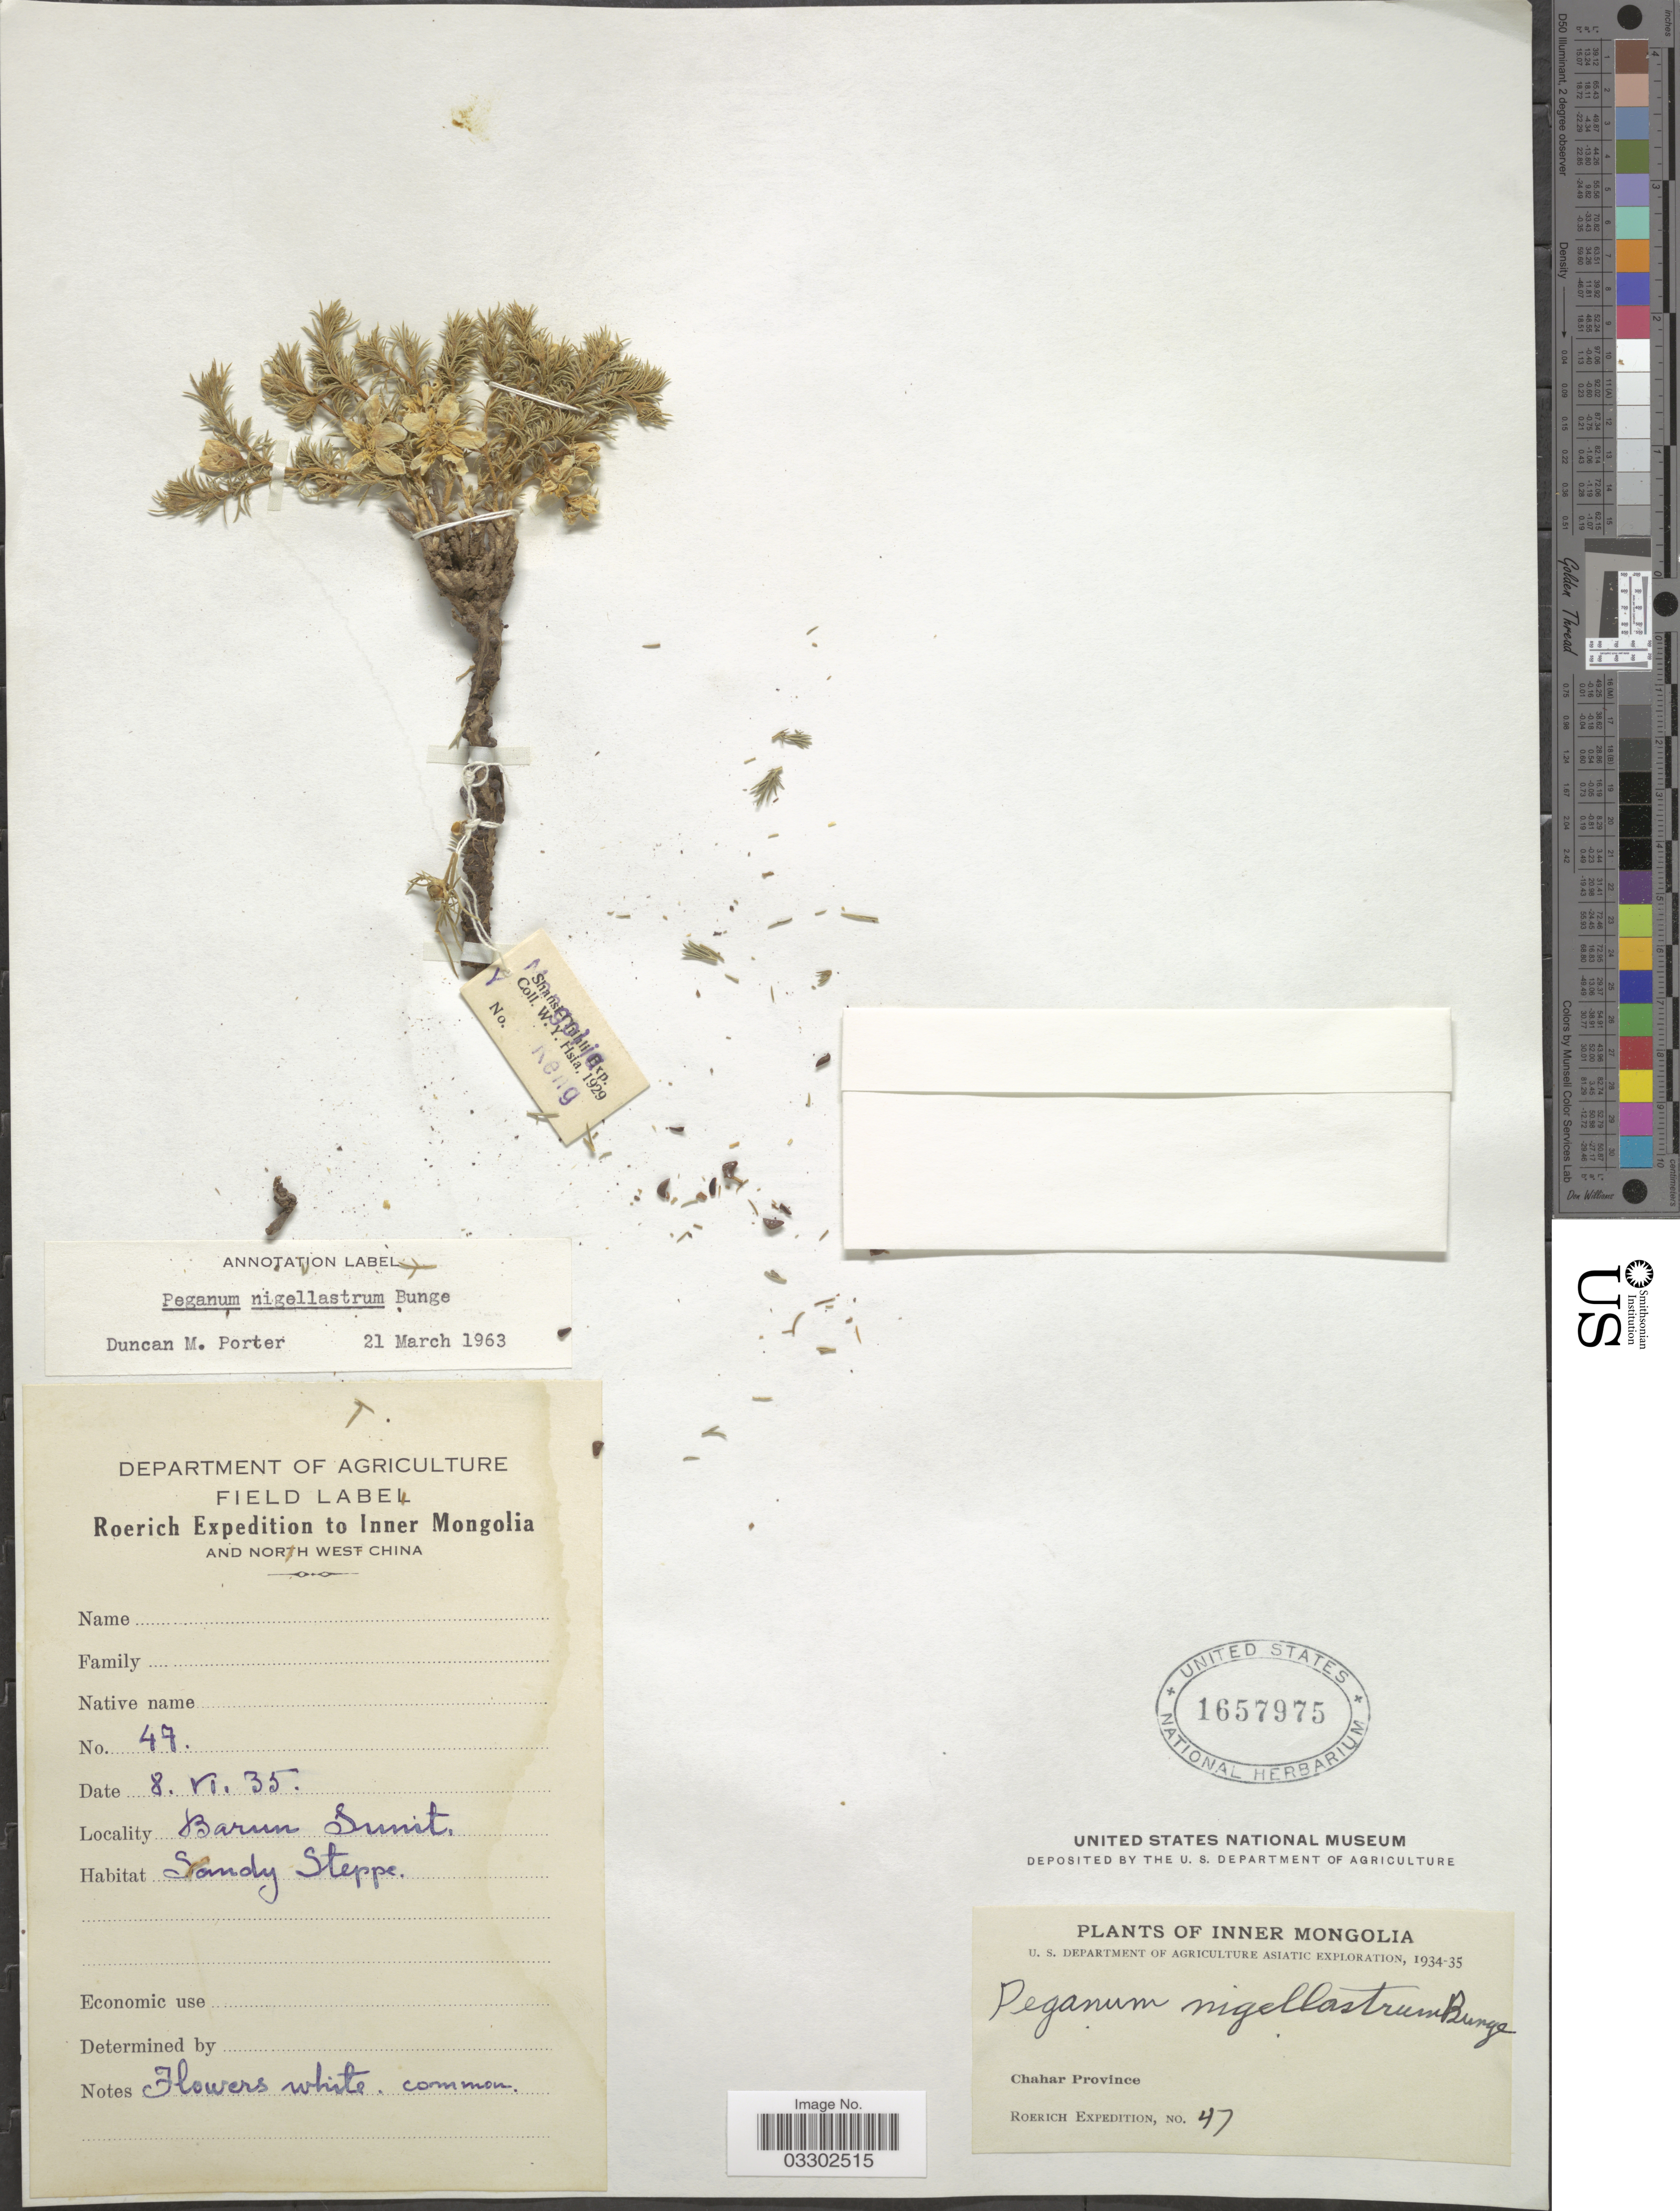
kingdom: Plantae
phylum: Tracheophyta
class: Magnoliopsida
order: Sapindales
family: Tetradiclidaceae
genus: Peganum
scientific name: Peganum nigellastrum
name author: Bunge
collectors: Roerich Expedition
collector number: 47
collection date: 1935-06-08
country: China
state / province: Nei Monggol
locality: Inner Mongolia and North West China. Barun Sunit. Chahar Province.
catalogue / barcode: US 1657975